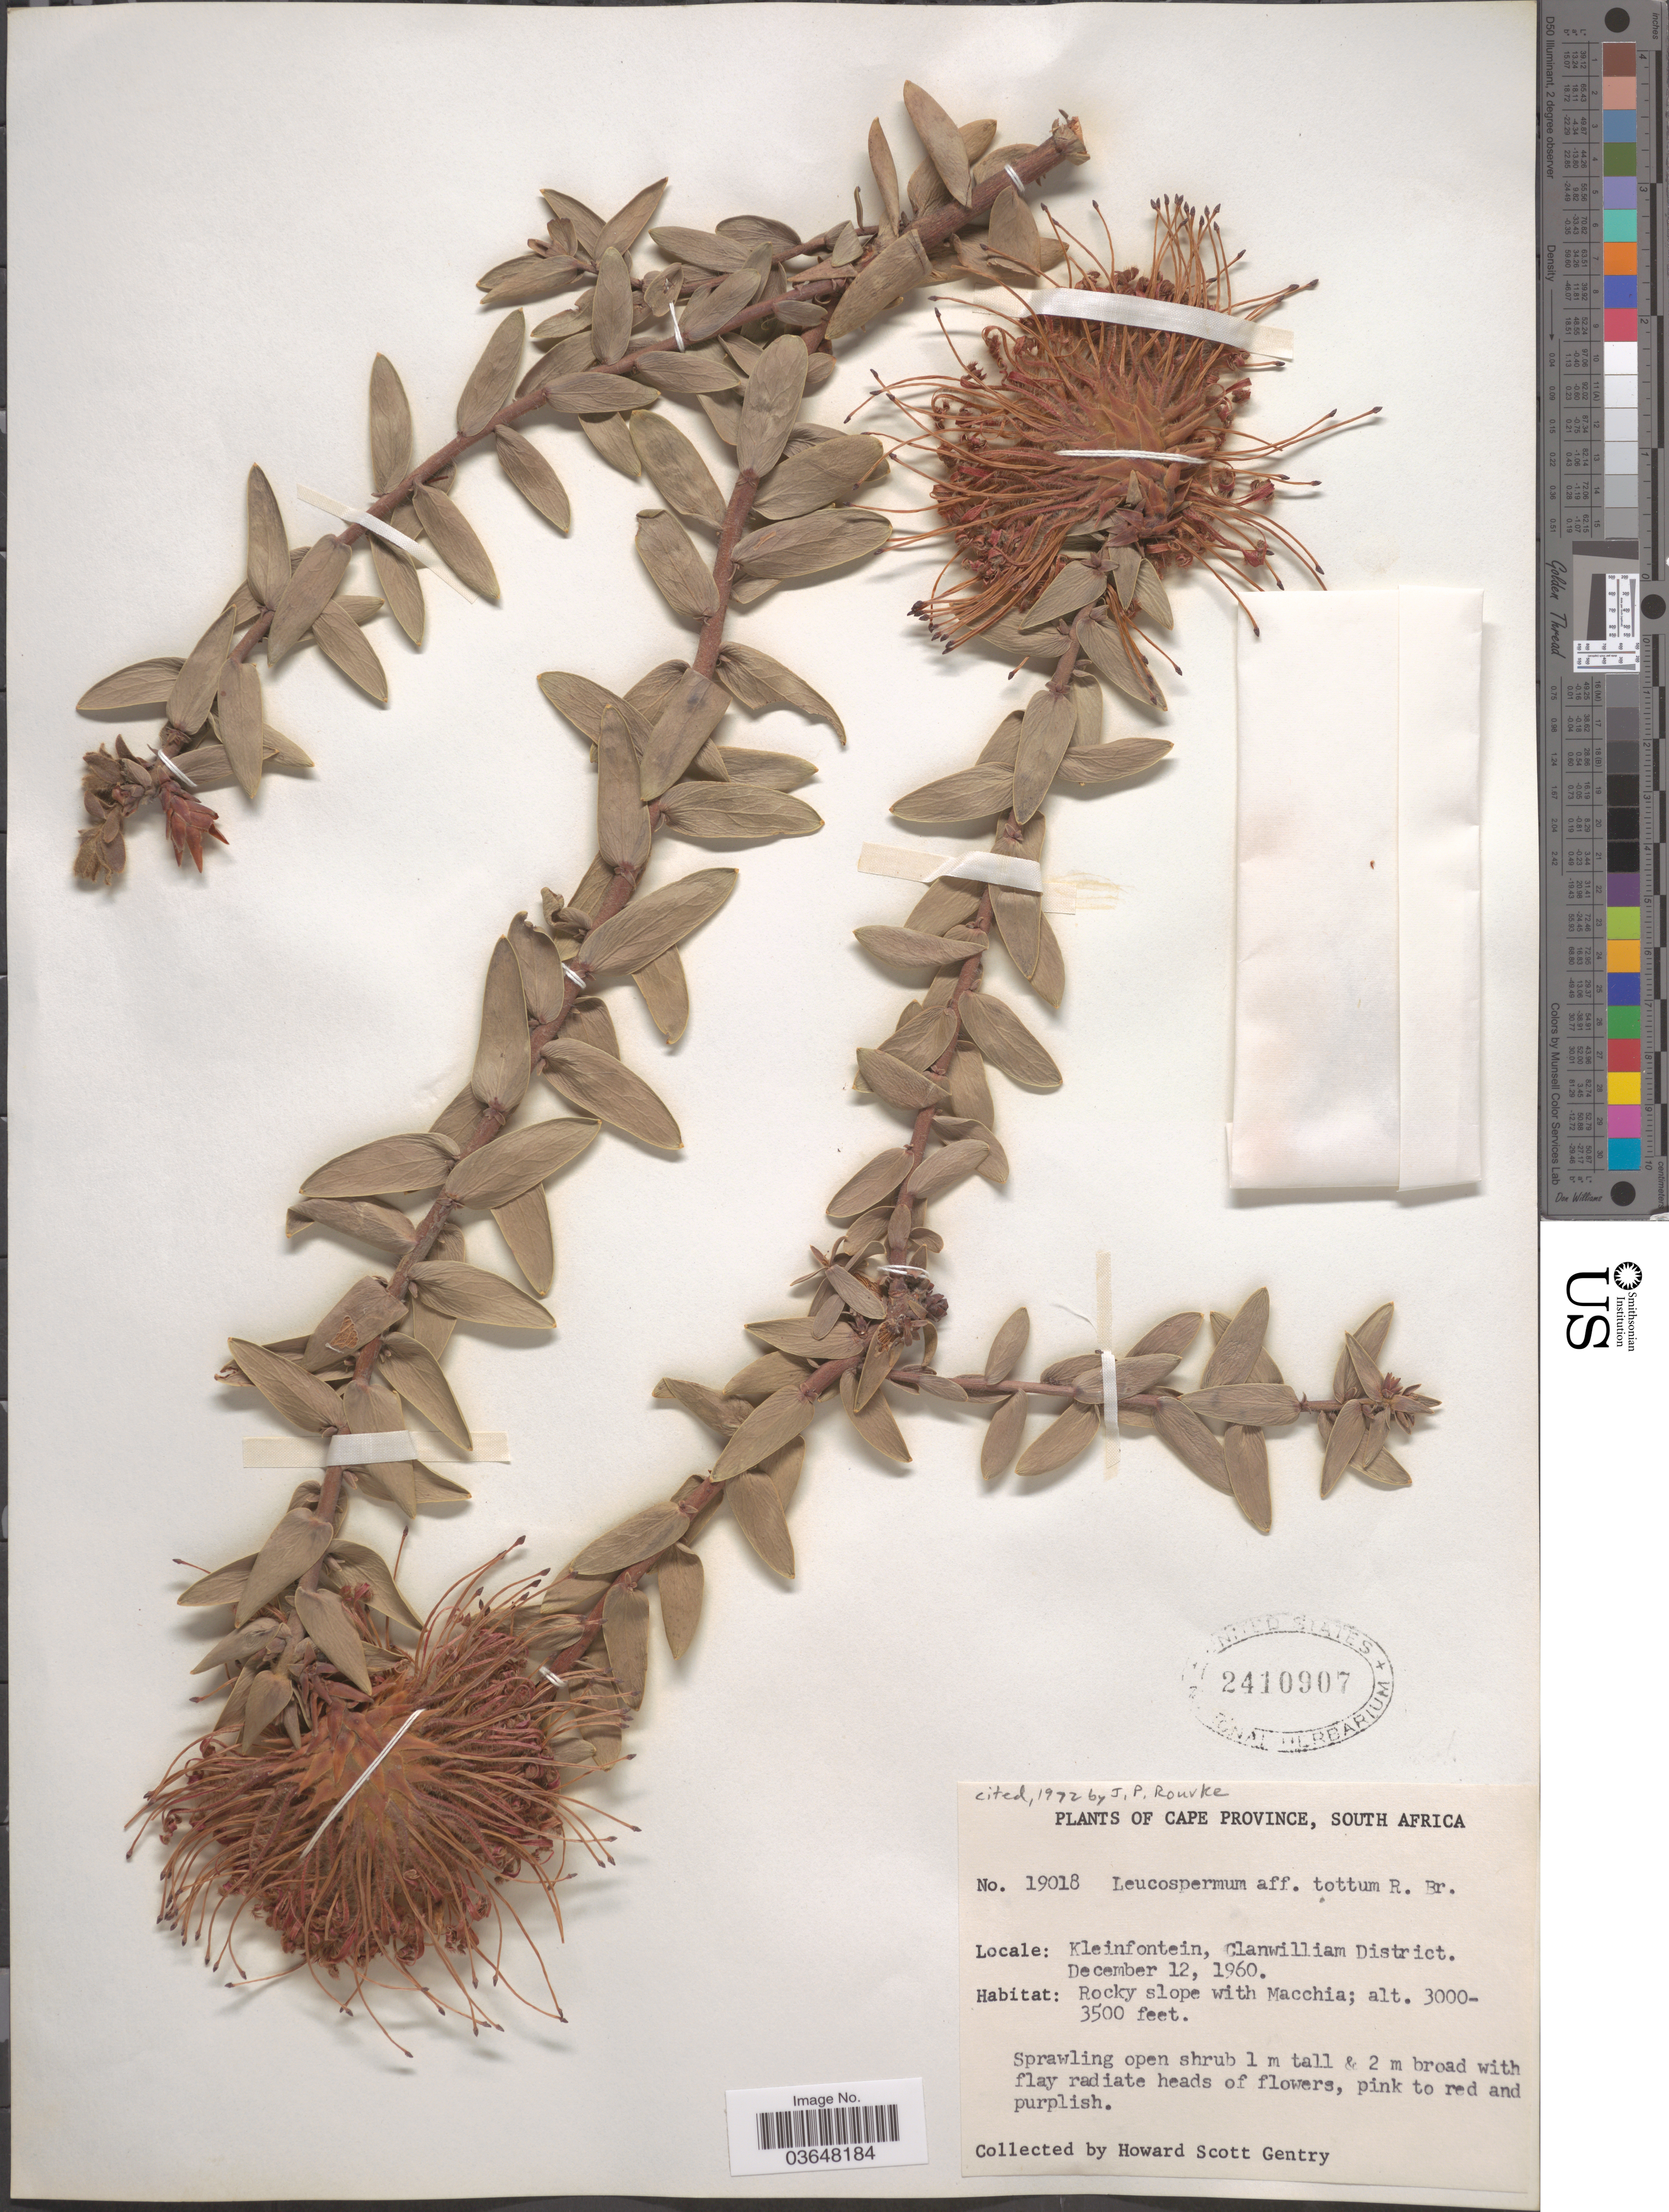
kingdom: Plantae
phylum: Tracheophyta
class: Magnoliopsida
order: Proteales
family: Proteaceae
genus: Leucospermum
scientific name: Leucospermum tottum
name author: R. Br.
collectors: H. S. Gentry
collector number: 19018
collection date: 1960-12-12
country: South Africa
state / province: Western Cape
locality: Kleinfontein, Clanwilliam District.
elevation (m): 914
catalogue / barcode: US 2410907